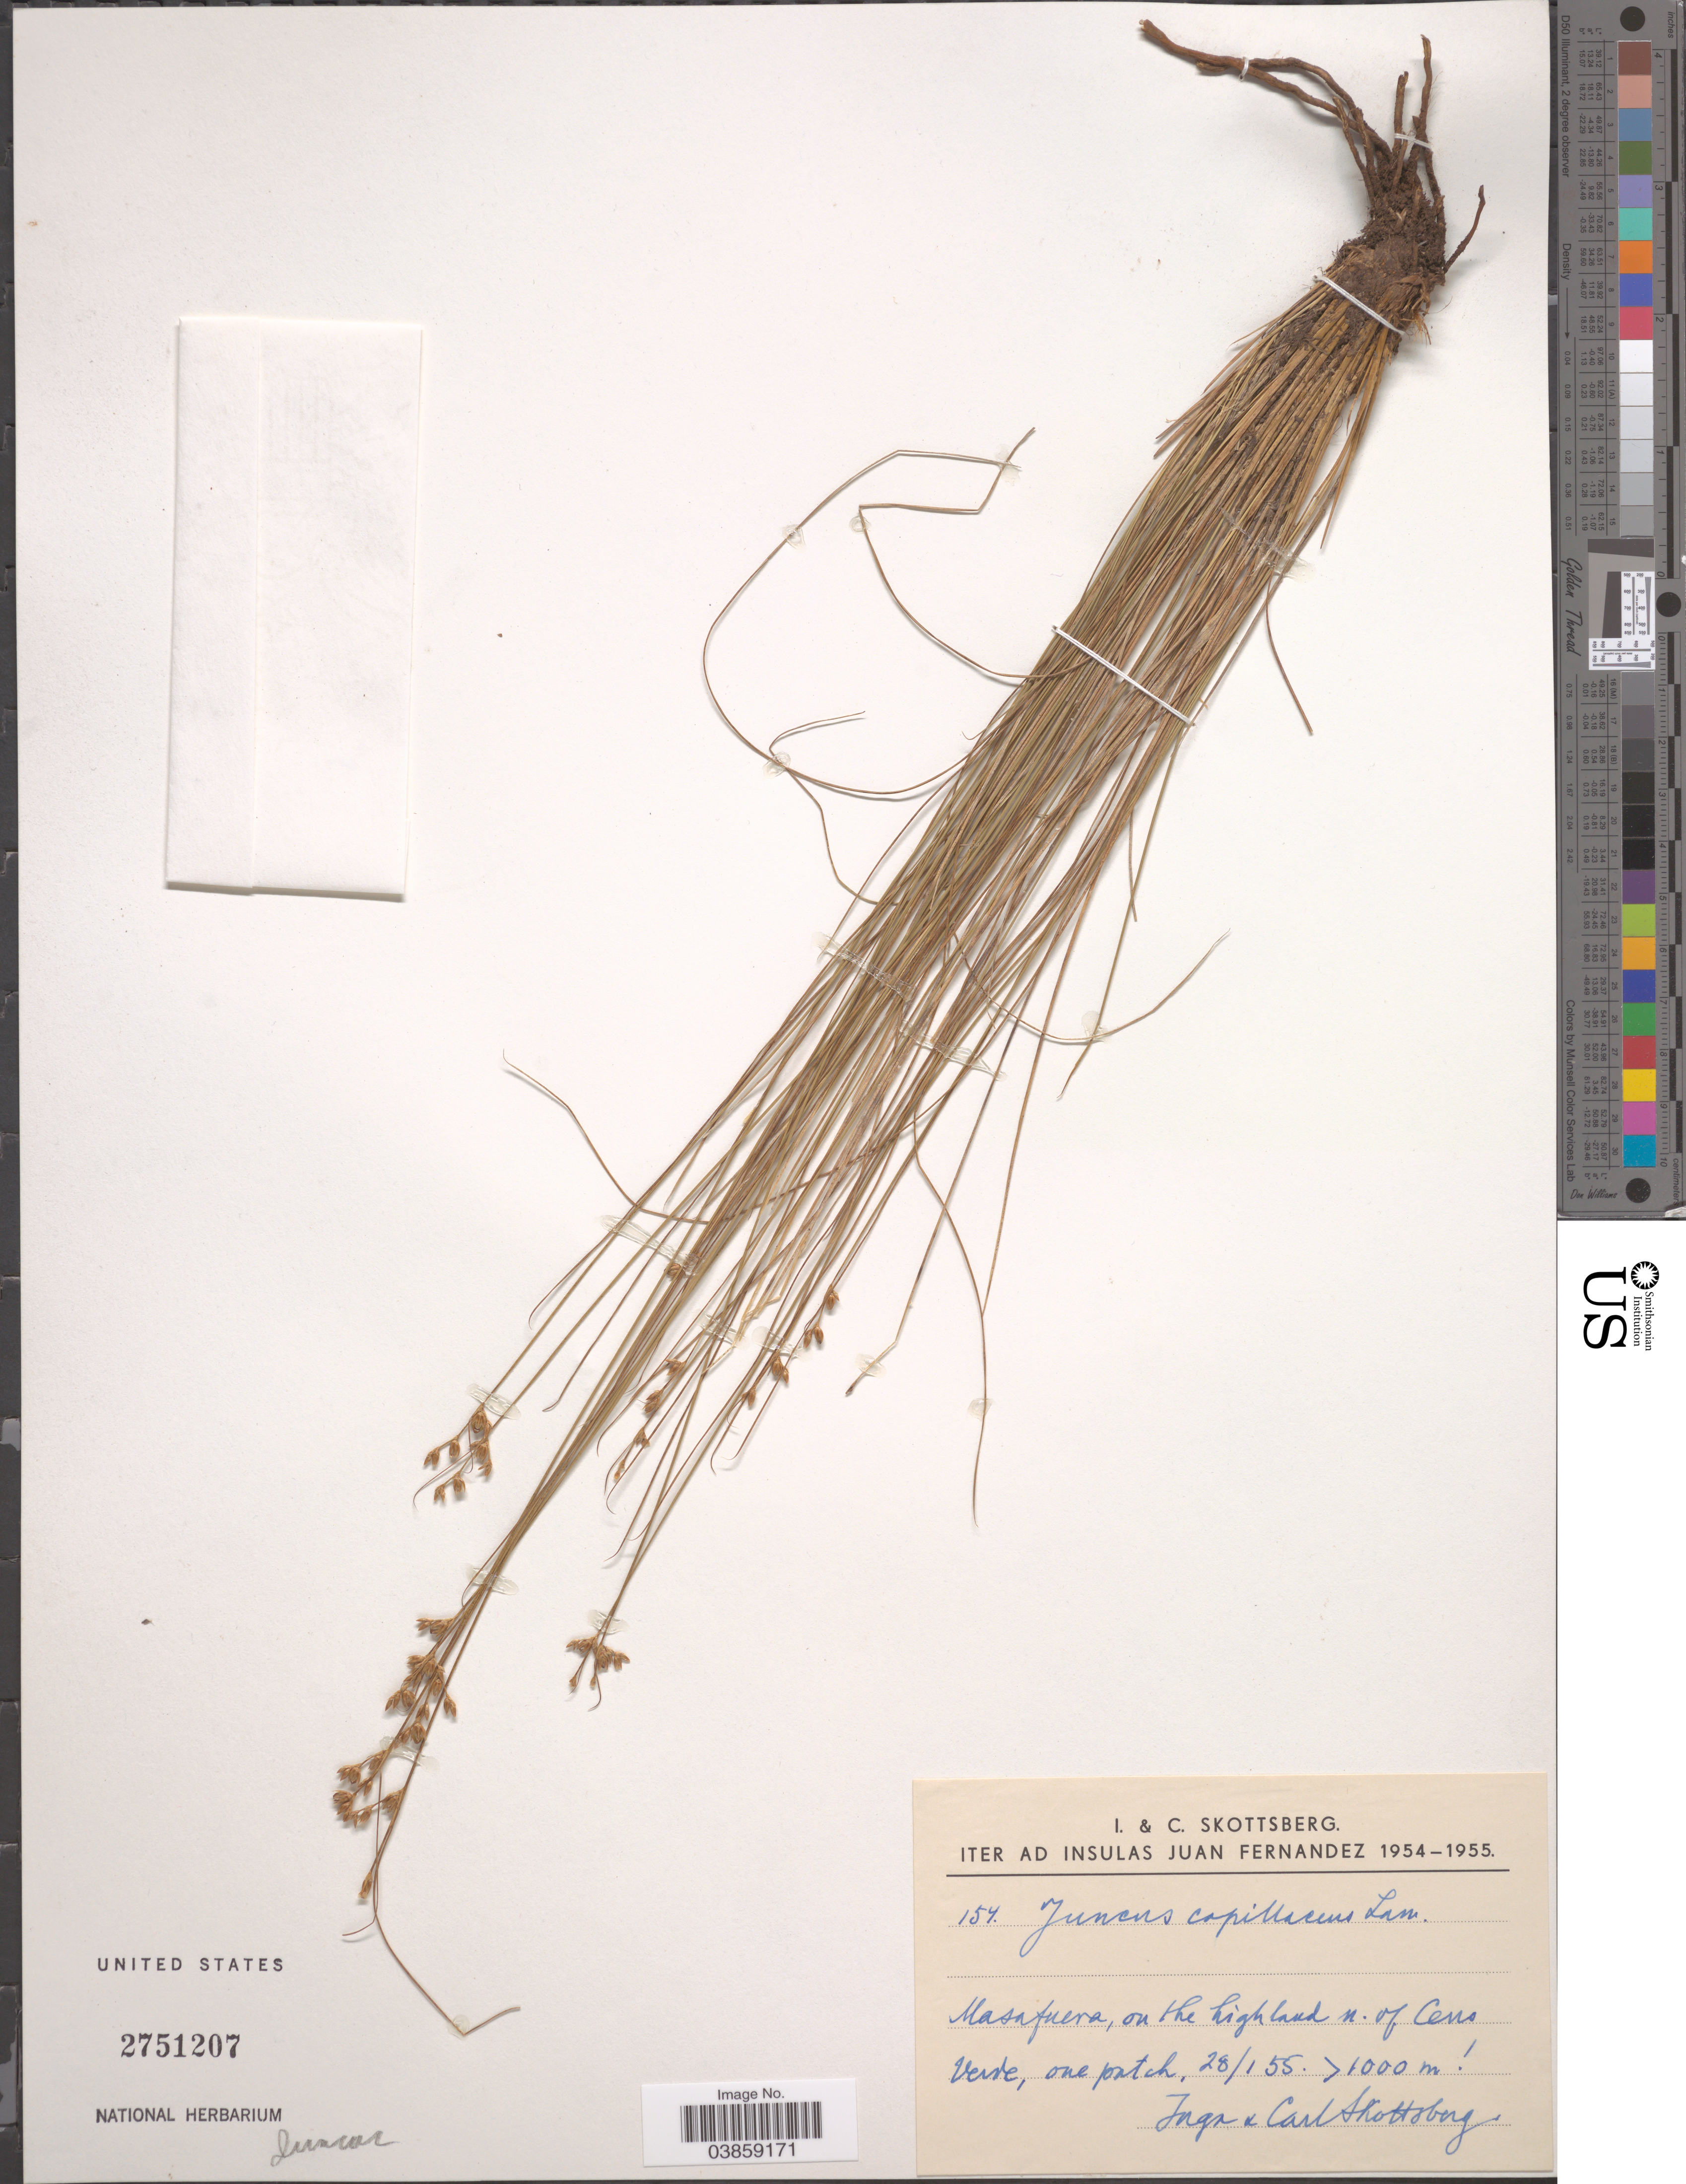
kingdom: Plantae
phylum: Tracheophyta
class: Liliopsida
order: Poales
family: Juncaceae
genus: Juncus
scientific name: Juncus capillaceus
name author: Lam.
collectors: I. Skottsberg & C. Skottsberg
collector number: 154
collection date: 1955-01-28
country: Chile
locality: Iter ad Insulas Juan Fernandez [unsure placement] Masafuera, on the highland n. of Cerro Verde.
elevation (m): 1000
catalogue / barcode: US 2751207